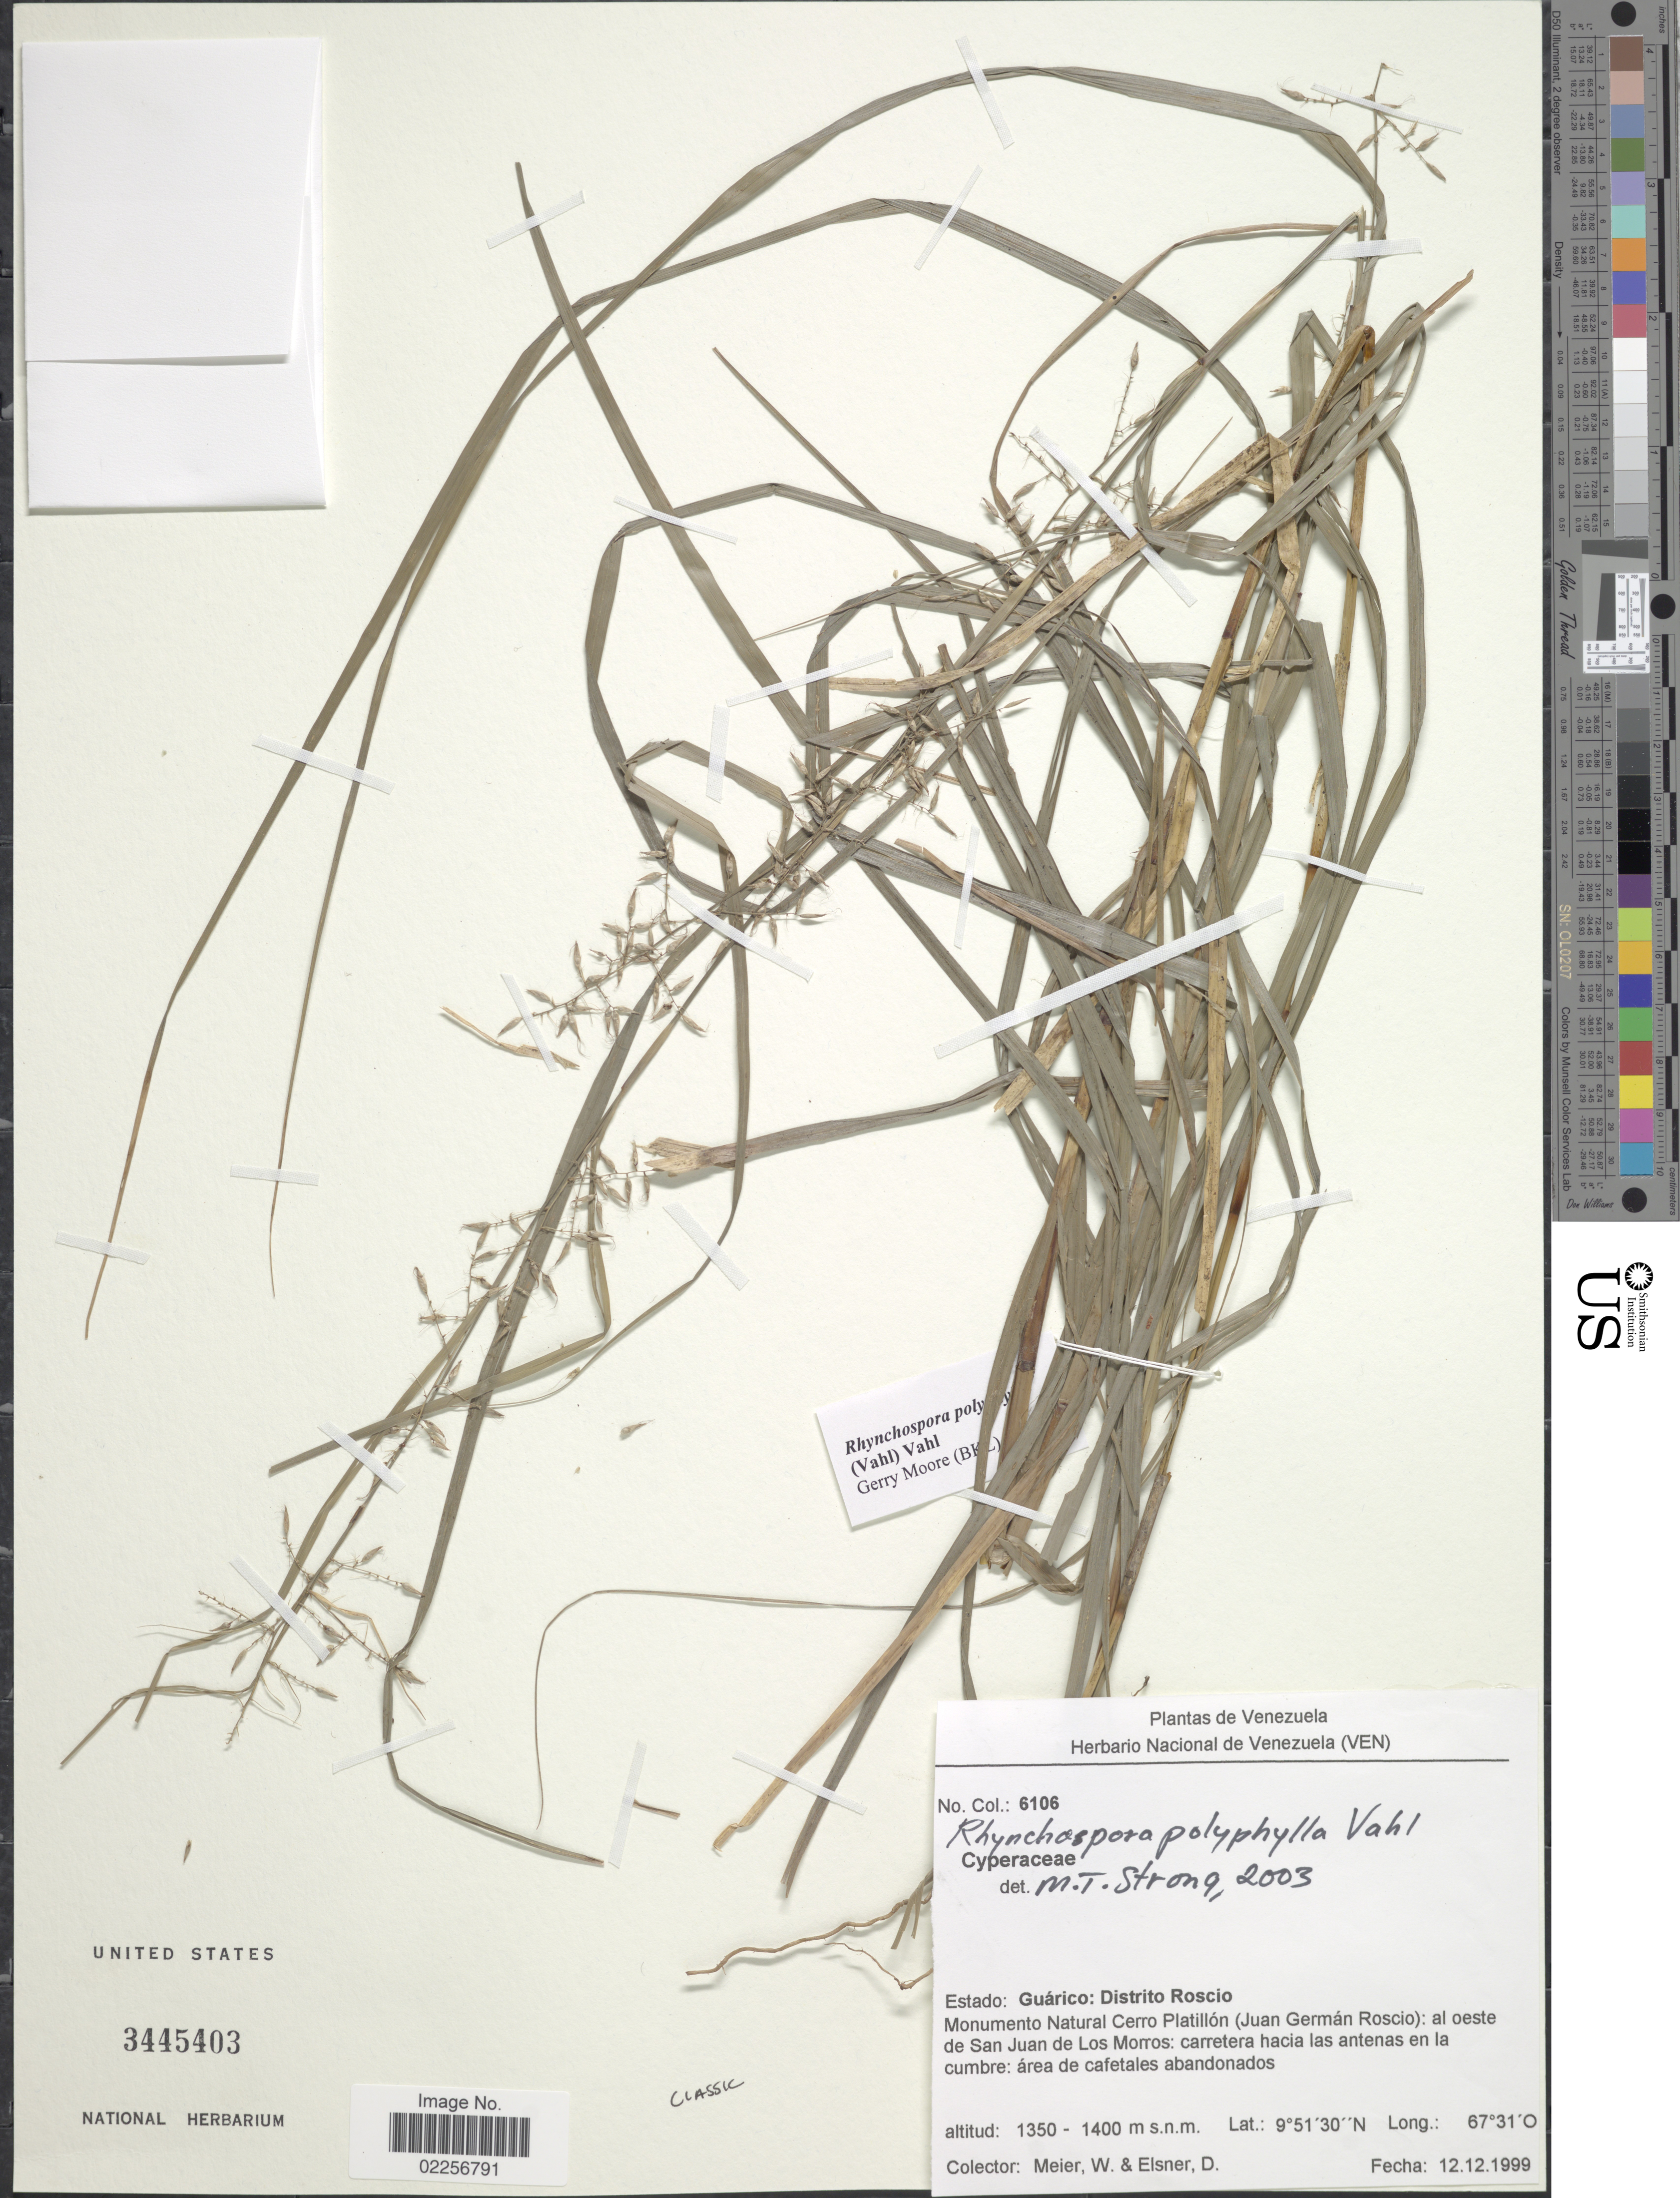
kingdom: Plantae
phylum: Tracheophyta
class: Liliopsida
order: Poales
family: Cyperaceae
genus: Rhynchospora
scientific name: Rhynchospora polyphylla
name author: (Vahl) Vahl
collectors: W. Meier & D. Elsner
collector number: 6106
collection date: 1999-12-12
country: Venezuela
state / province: Guárico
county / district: Juan Germán Roscio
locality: Distrito Roscio. Monumento Natural Cerro Platillon (Juan German Roscio): al oeste de San Juan de Los Morros: carretera hacia las antennas en la cumbre: area de cafetales abandonados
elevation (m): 1350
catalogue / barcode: US 3445403